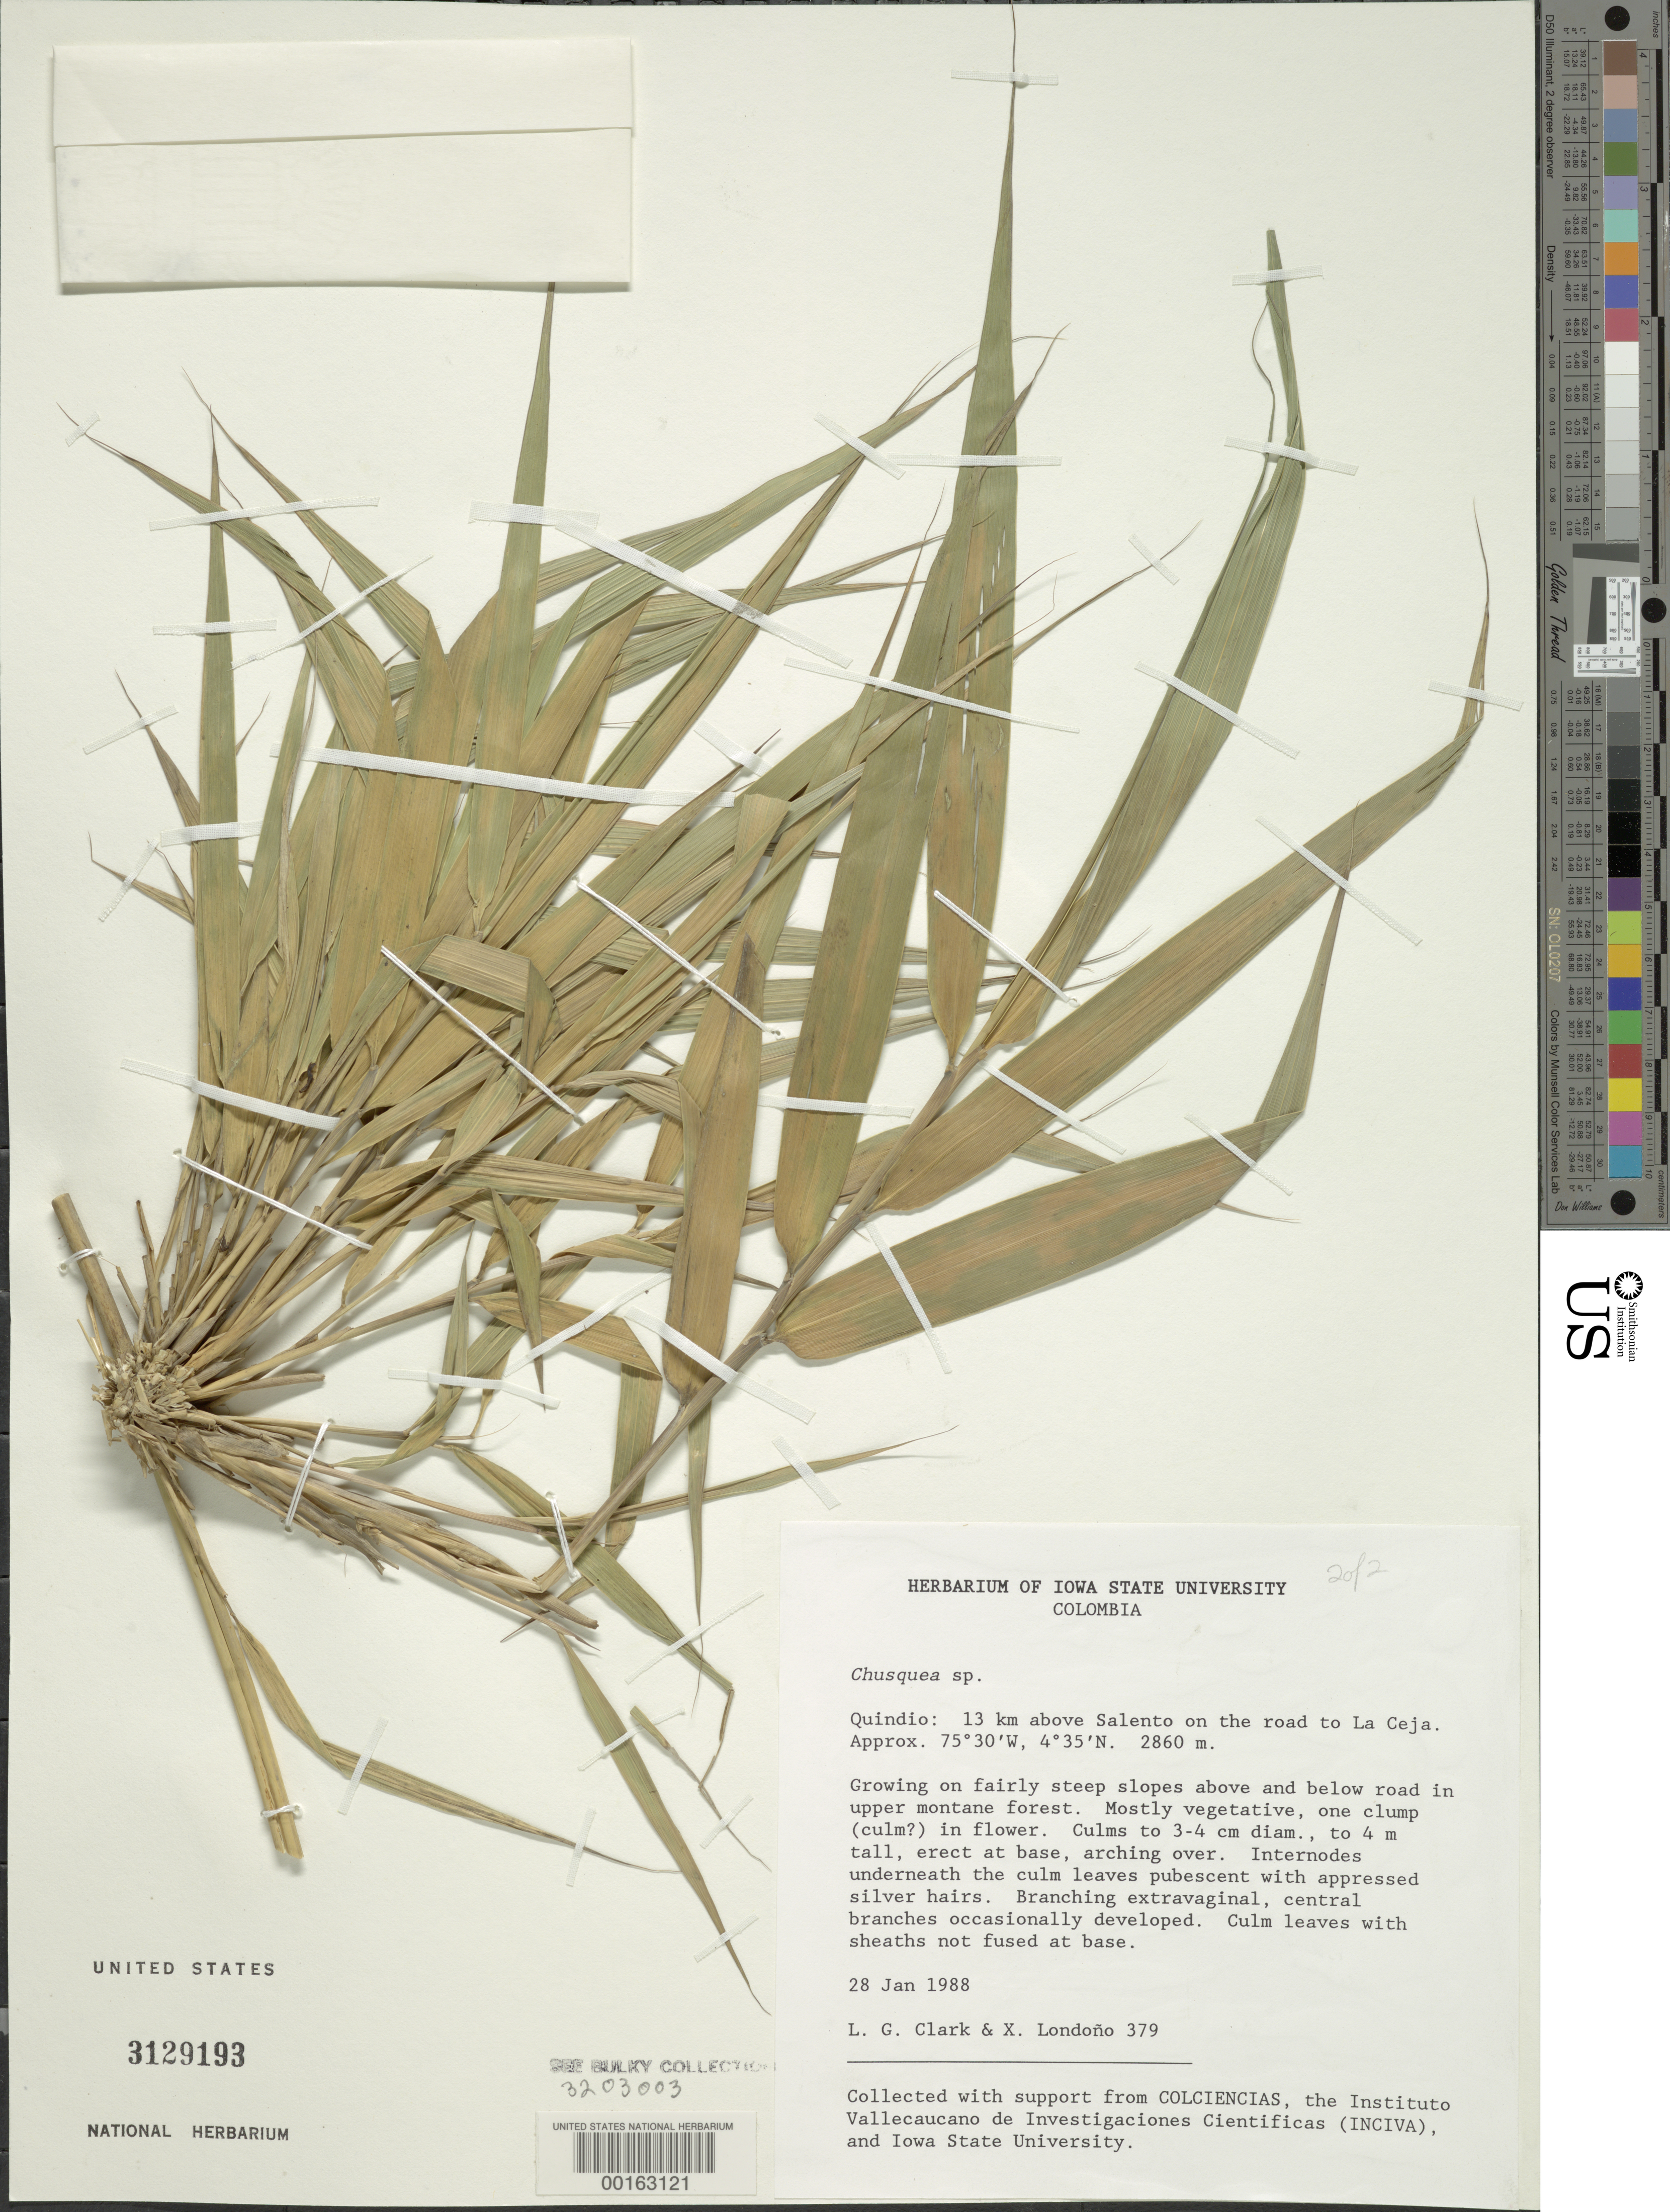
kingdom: Plantae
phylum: Tracheophyta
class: Liliopsida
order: Poales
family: Poaceae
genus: Chusquea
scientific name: Chusquea sp.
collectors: L. G. Clark & X. Londoño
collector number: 379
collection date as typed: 28 Jan 1988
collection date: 1988-01-28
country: Colombia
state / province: Quindío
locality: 13 km above Salento on the road to La Ceja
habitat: Growing on fairly steep slopes above and below road in upper montane forest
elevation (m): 2860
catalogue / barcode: US 3129193